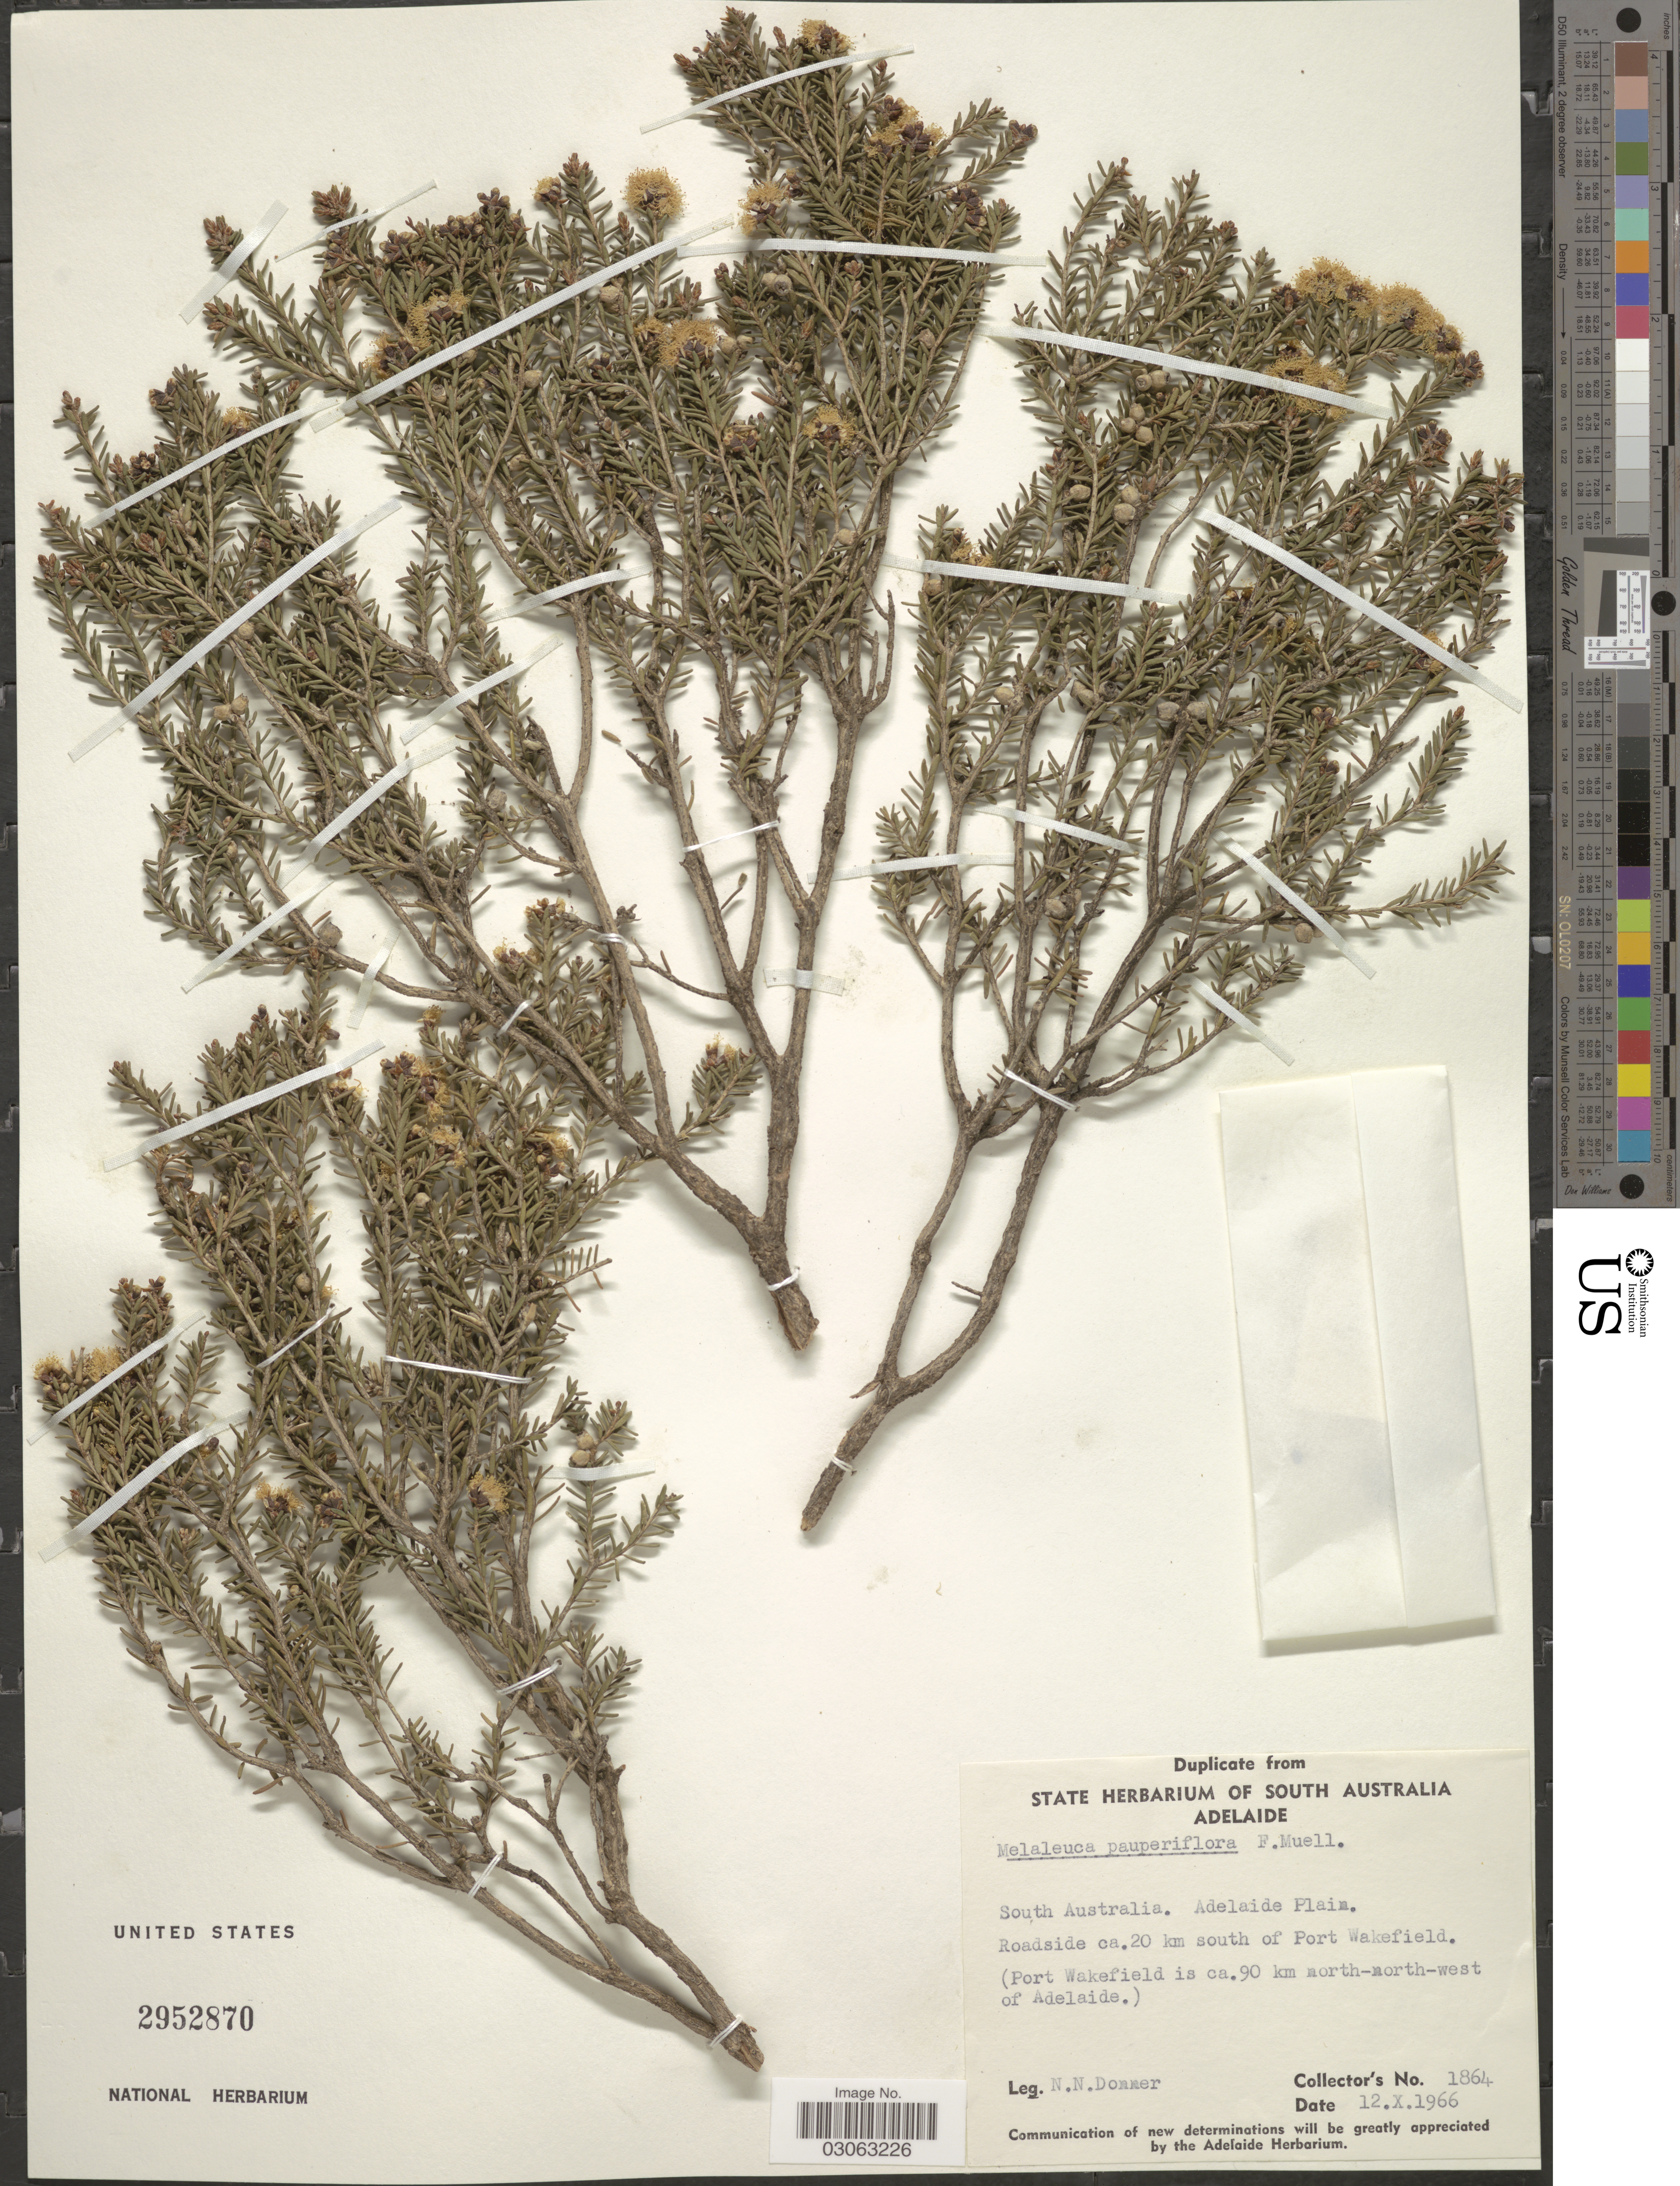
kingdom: Plantae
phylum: Tracheophyta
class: Magnoliopsida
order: Myrtales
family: Myrtaceae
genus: Melaleuca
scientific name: Melaleuca pauperiflora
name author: F. Muell.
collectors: N. Donner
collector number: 1864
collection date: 1966-10-12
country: Australia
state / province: South Australia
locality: Adelaide Plains. Roadside ca. 20 km south of Port Wakefield. (Port Wakefield is ca. 90 km north-north-west of Adelaide).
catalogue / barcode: US 2952870